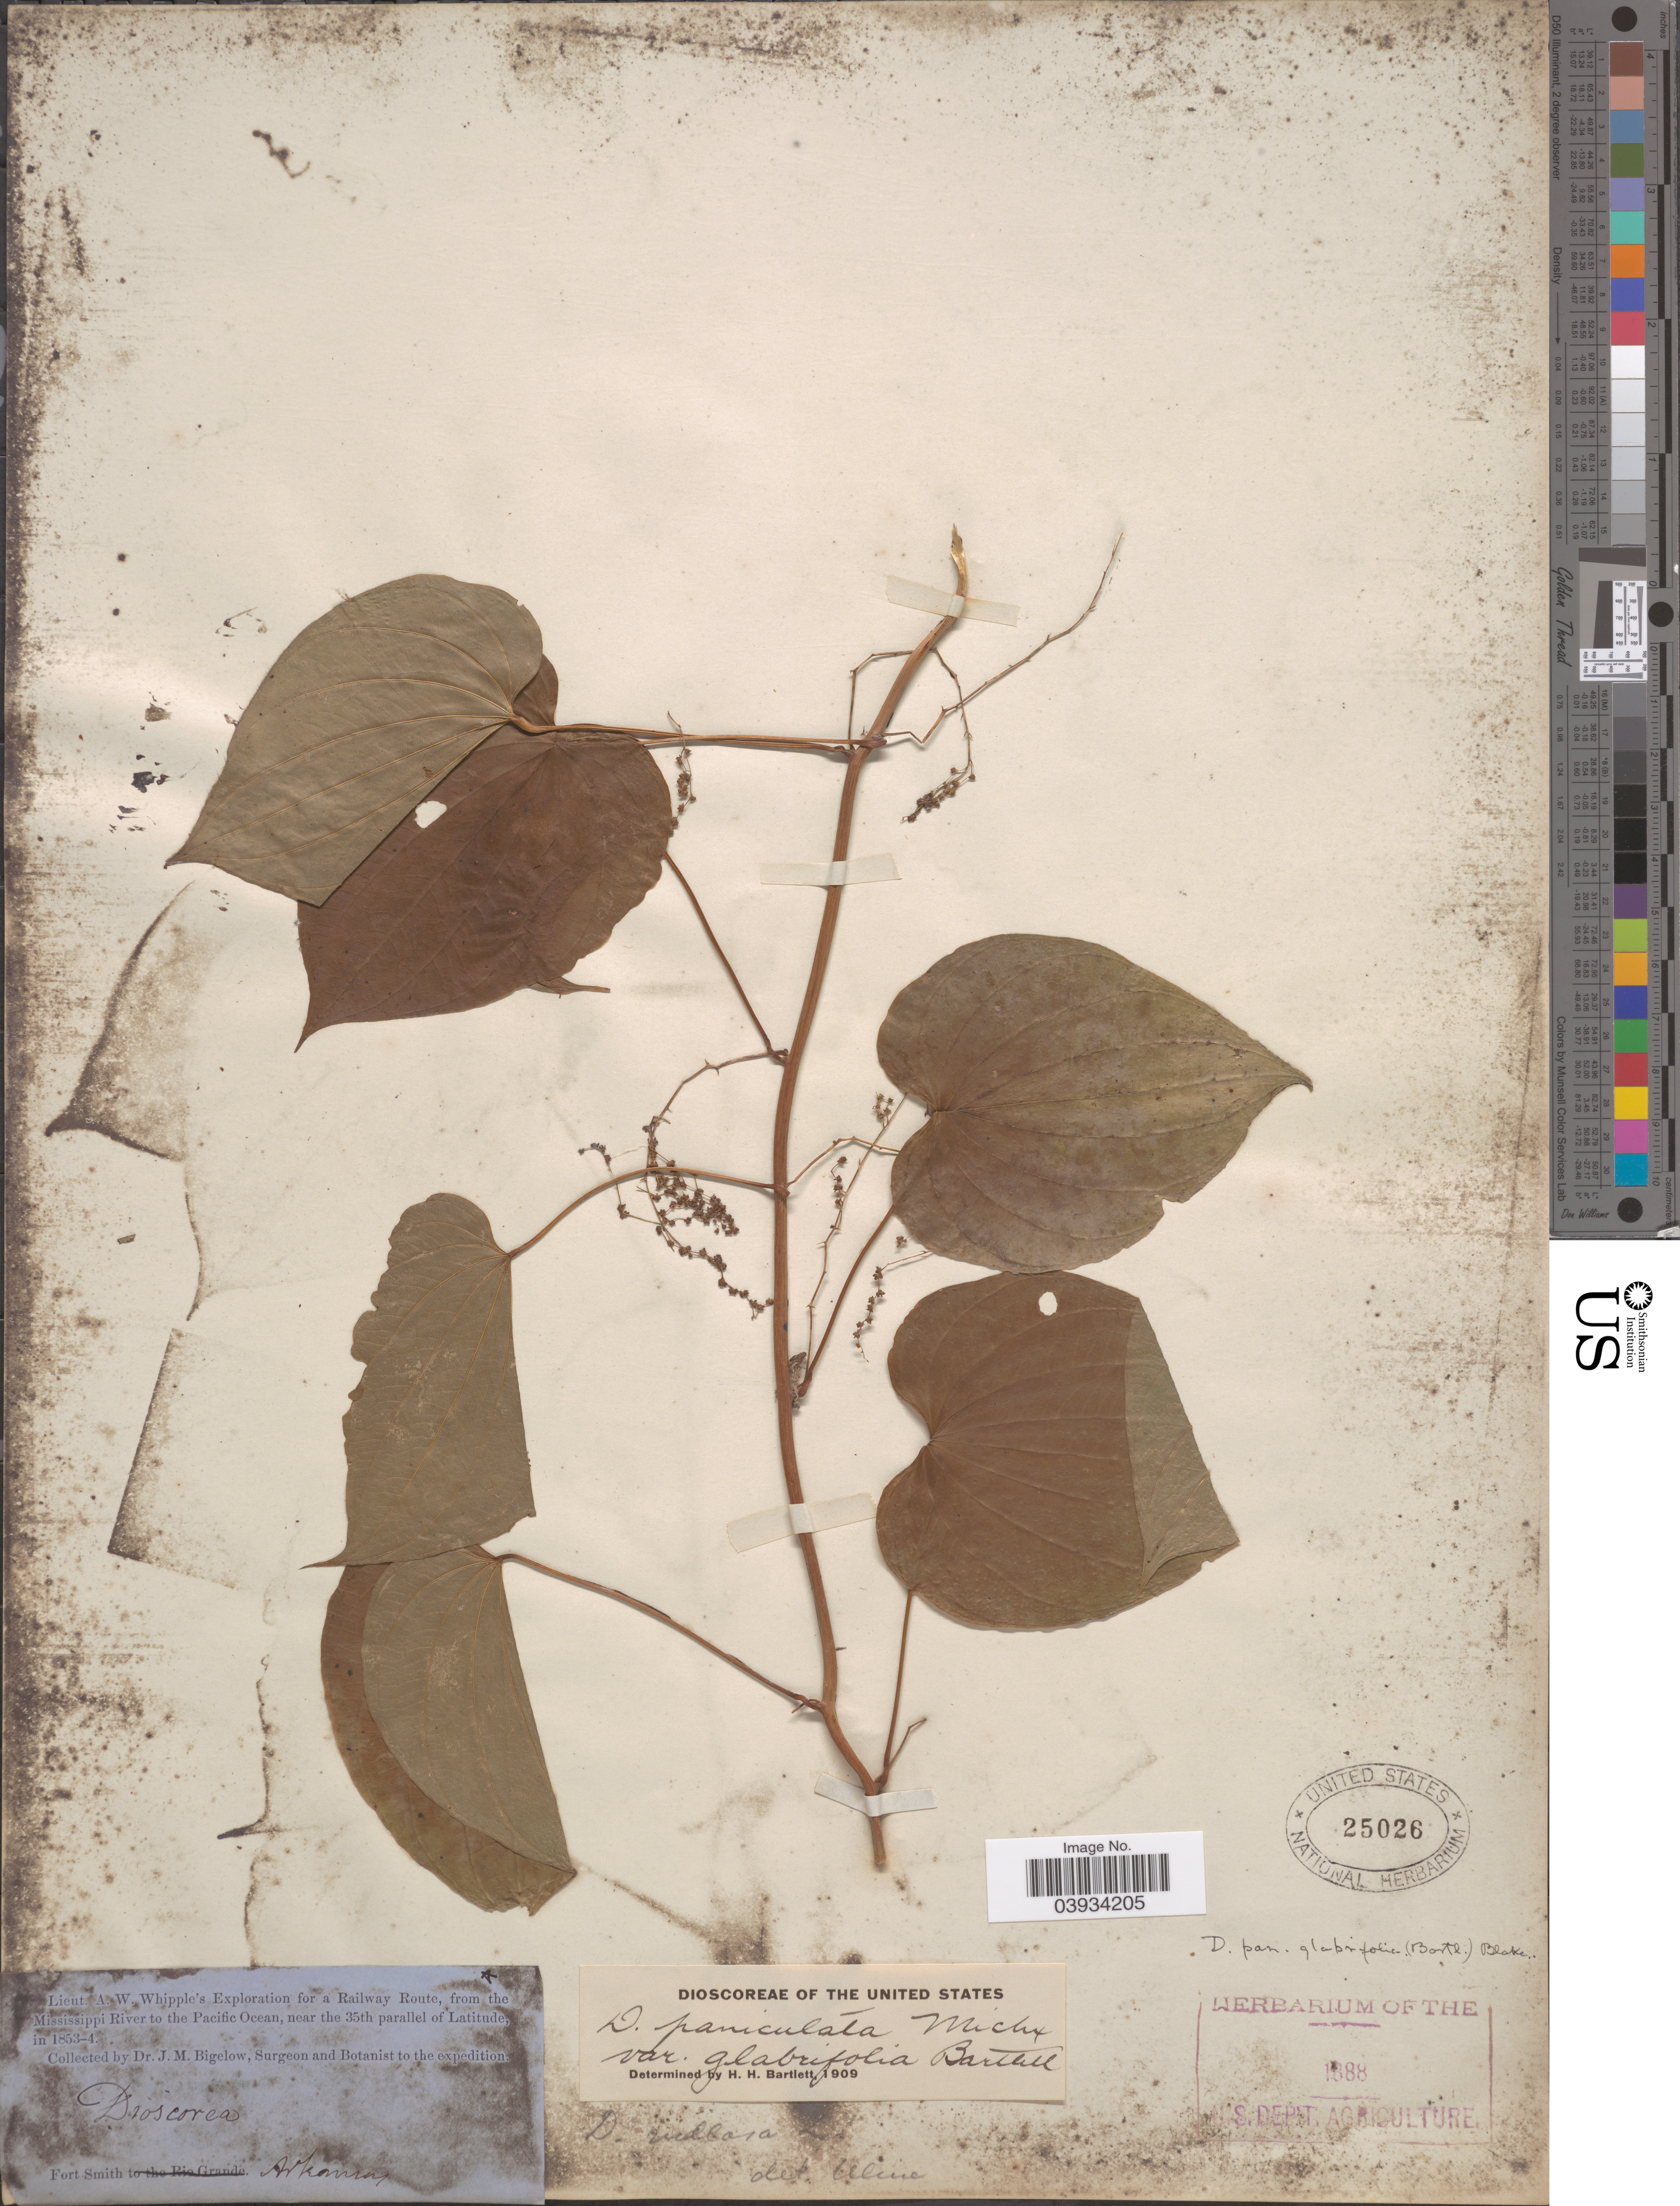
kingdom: Plantae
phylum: Tracheophyta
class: Liliopsida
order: Dioscoreales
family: Dioscoreaceae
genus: Dioscorea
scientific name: Dioscorea villosa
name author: L.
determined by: Strong, M. T., (US), Smithsonian Institution - National Museum of Natural History (UNITED STATES)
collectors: J. M. Bigelow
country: United States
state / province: Arkansas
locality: Fort Smith.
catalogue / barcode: US 25026